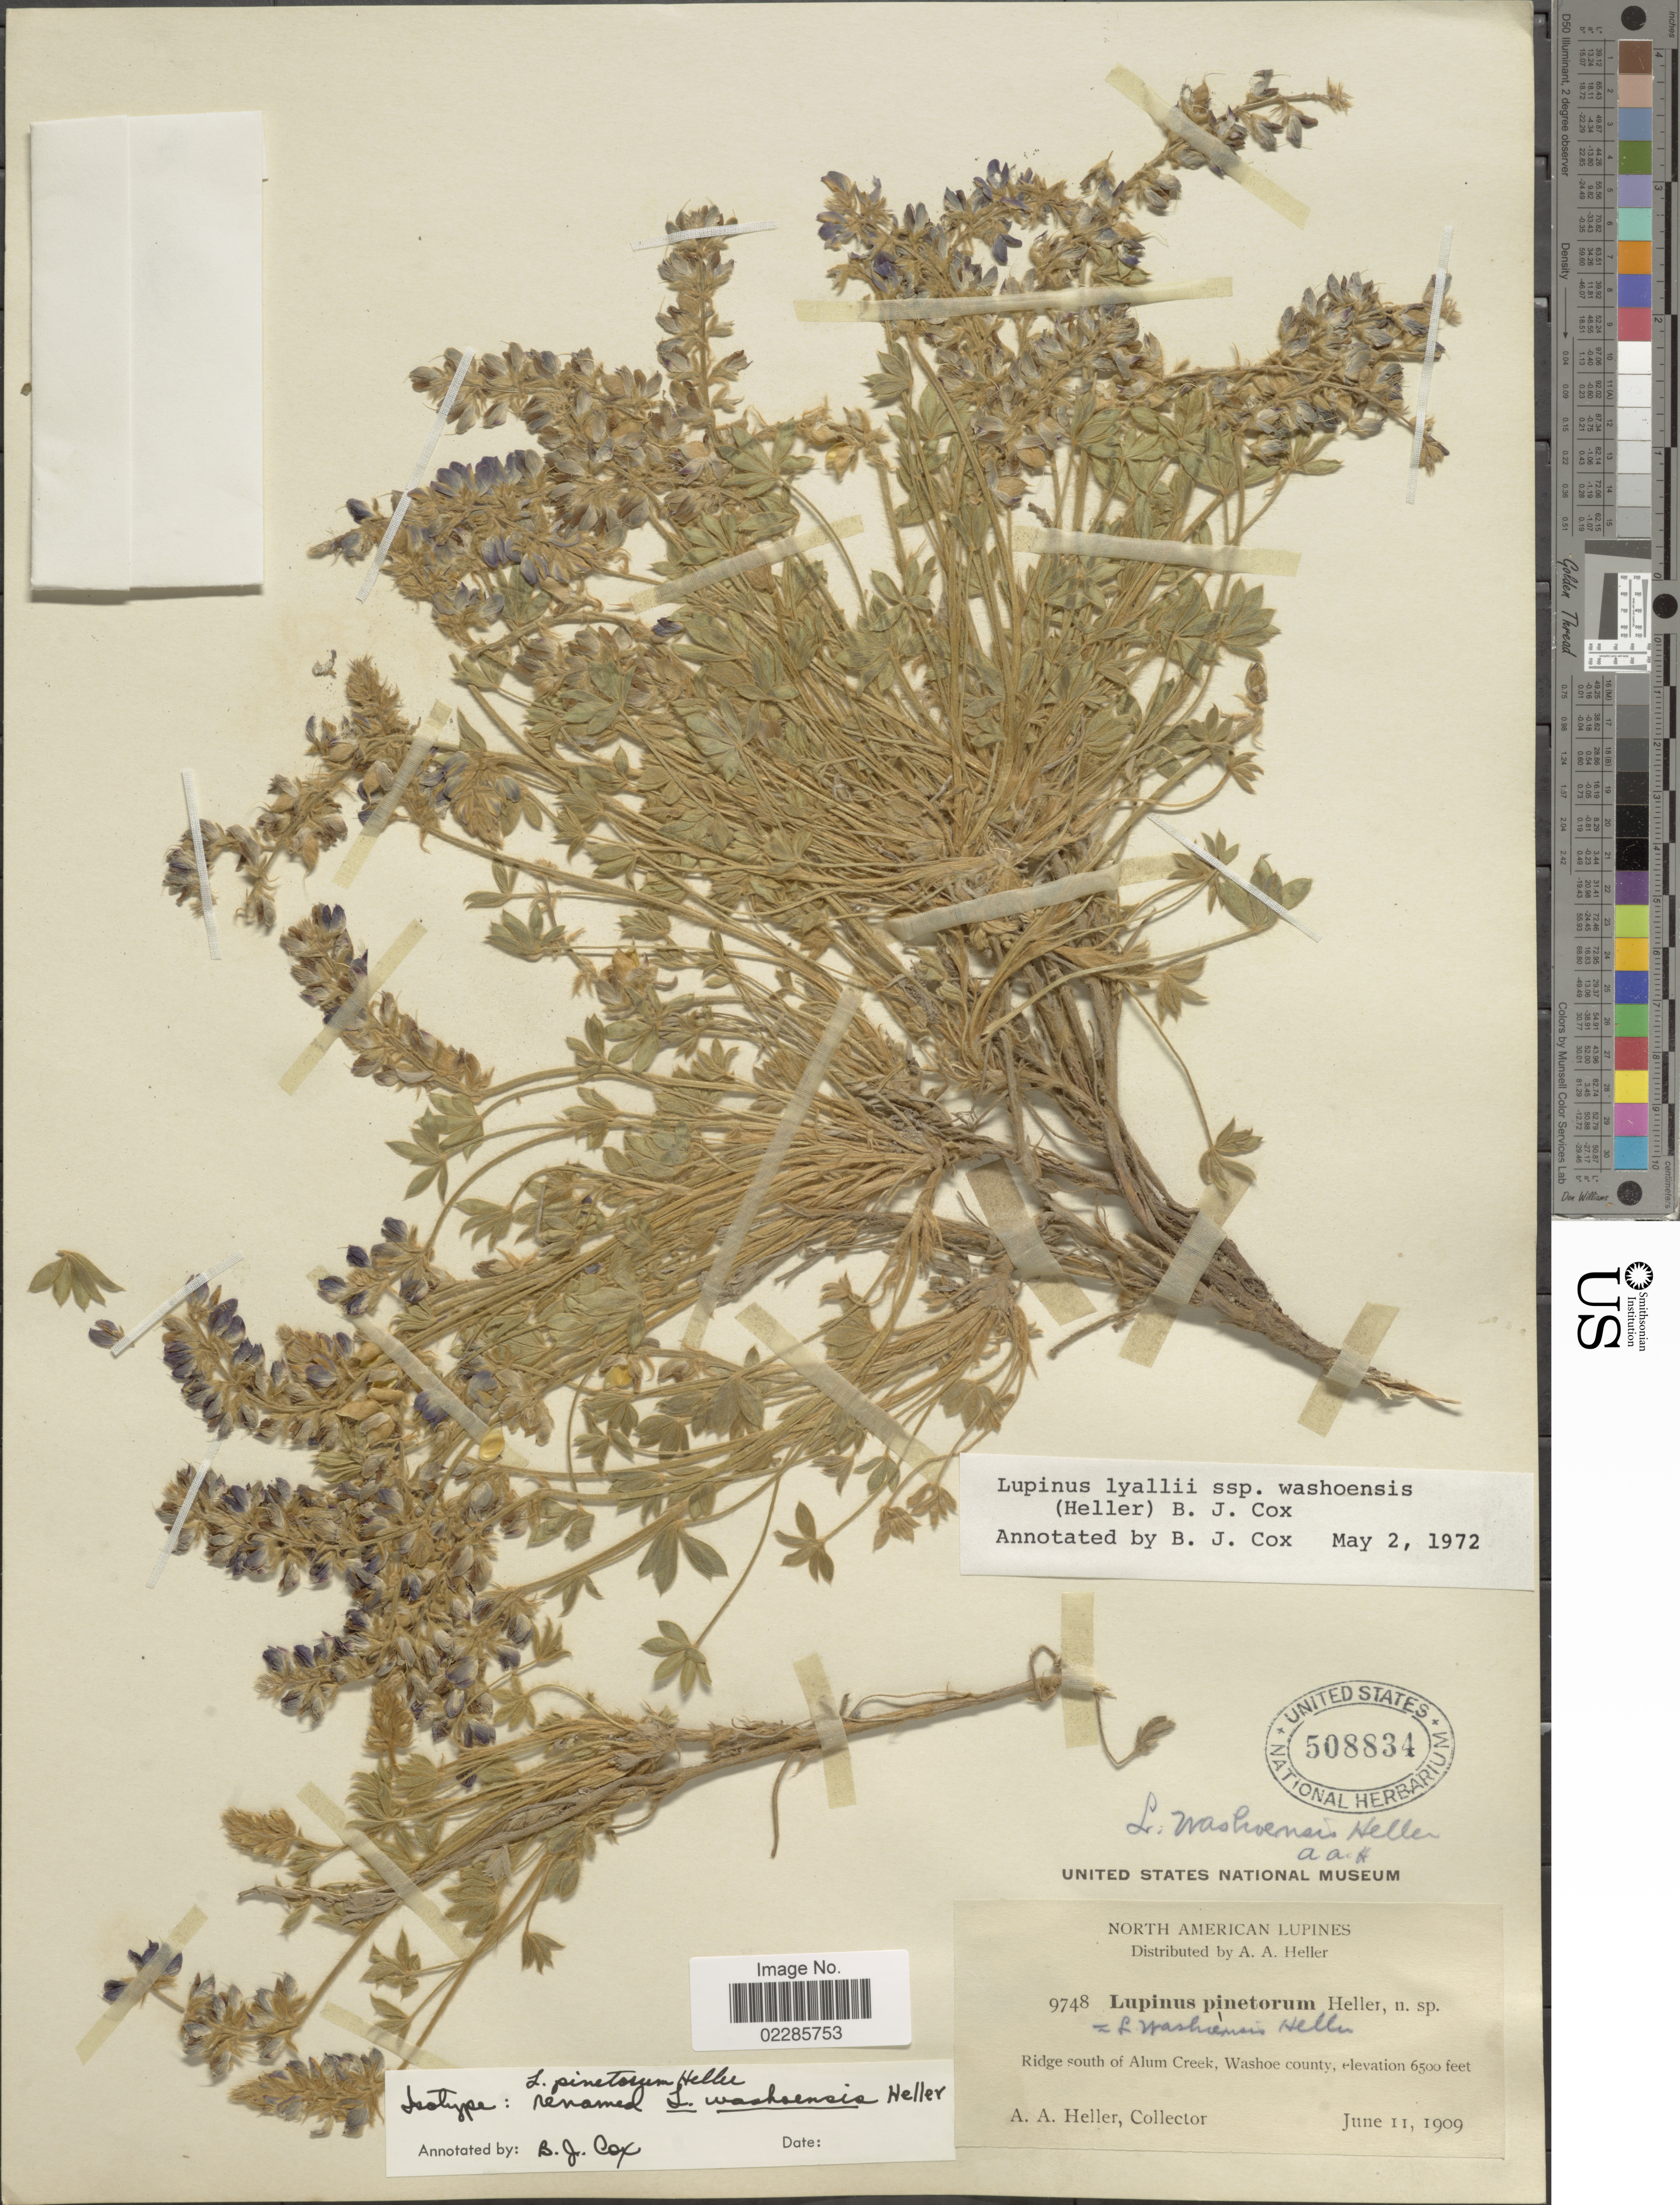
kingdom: Plantae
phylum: Tracheophyta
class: Magnoliopsida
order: Fabales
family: Fabaceae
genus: Lupinus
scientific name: Lupinus lyallii subsp. washoensis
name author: (A. Heller) B.J. Cox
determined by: Cox, B. J.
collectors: A. A. Heller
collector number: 9748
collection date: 1909-06-11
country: United States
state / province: Nevada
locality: North American Lupines, Ridge south of Alum Creek, Washoe county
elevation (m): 1981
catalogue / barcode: US 508834